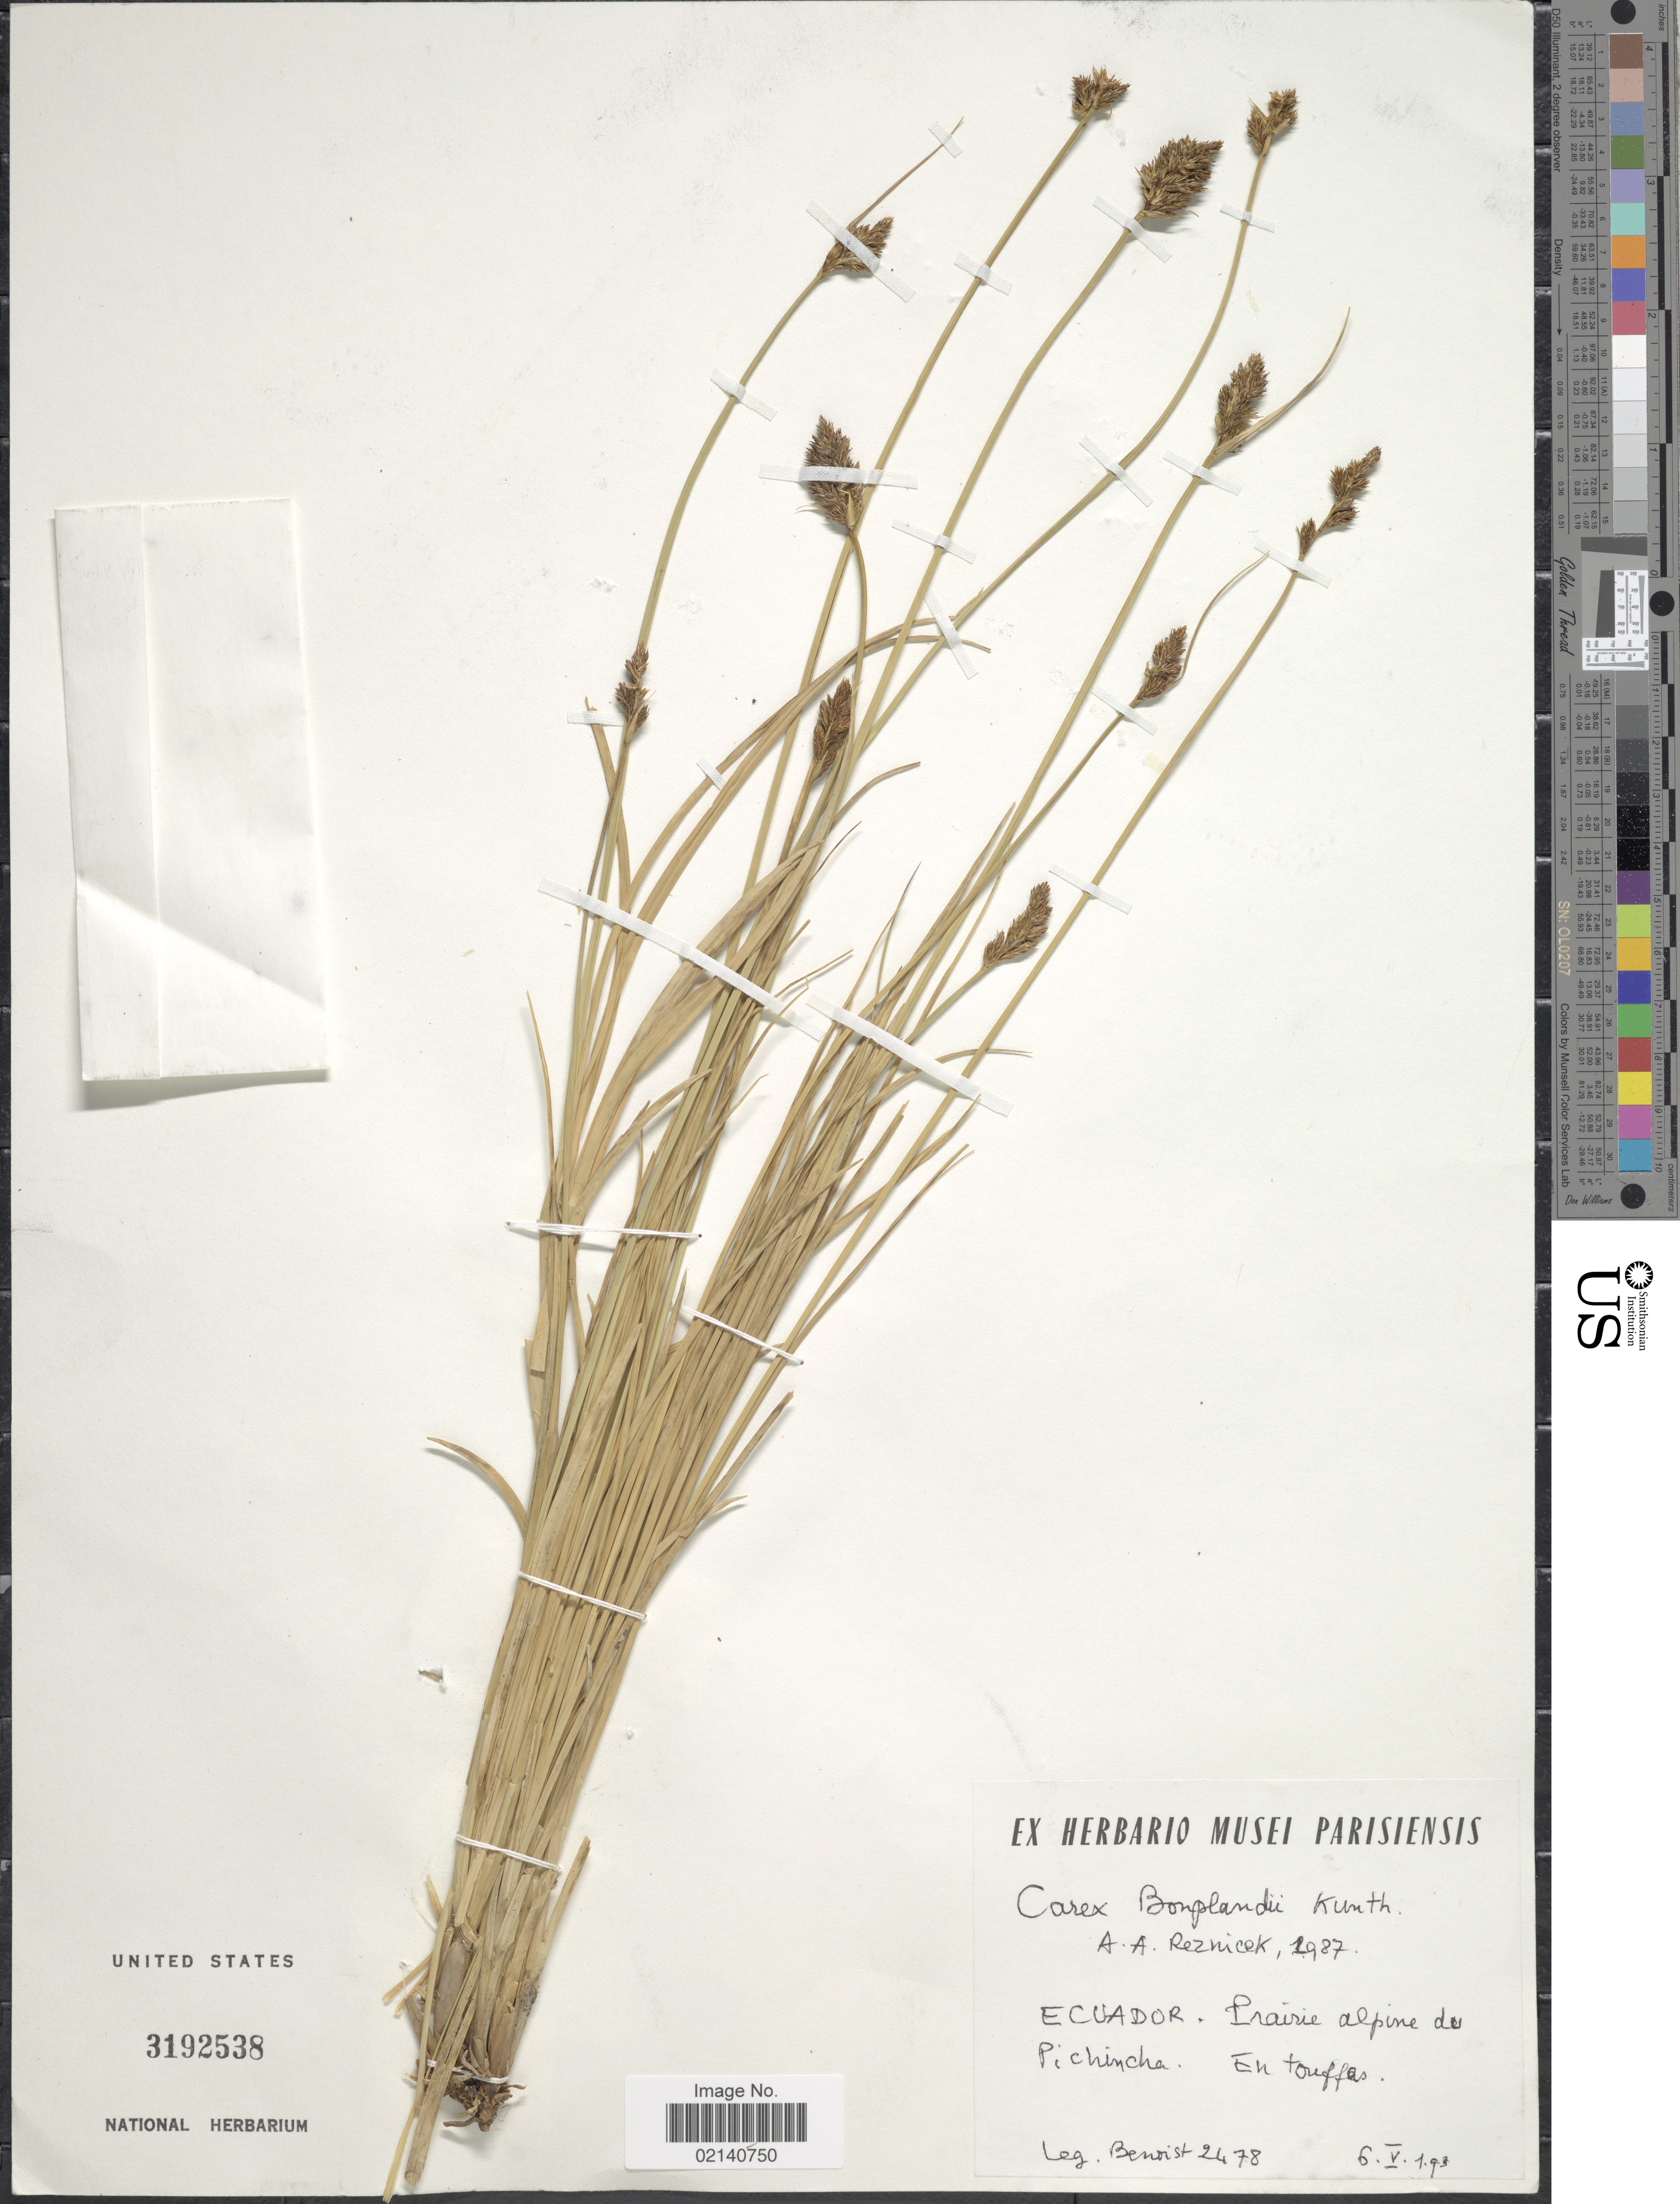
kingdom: Plantae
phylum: Tracheophyta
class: Liliopsida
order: Poales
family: Cyperaceae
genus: Carex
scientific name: Carex bonplandii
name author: Kunth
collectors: -- Benoist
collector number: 2478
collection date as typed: Transcribed d/m/y: 6/5/193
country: Ecuador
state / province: Pichincha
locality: Prairie alpine. En toufflas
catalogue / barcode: US 3192538